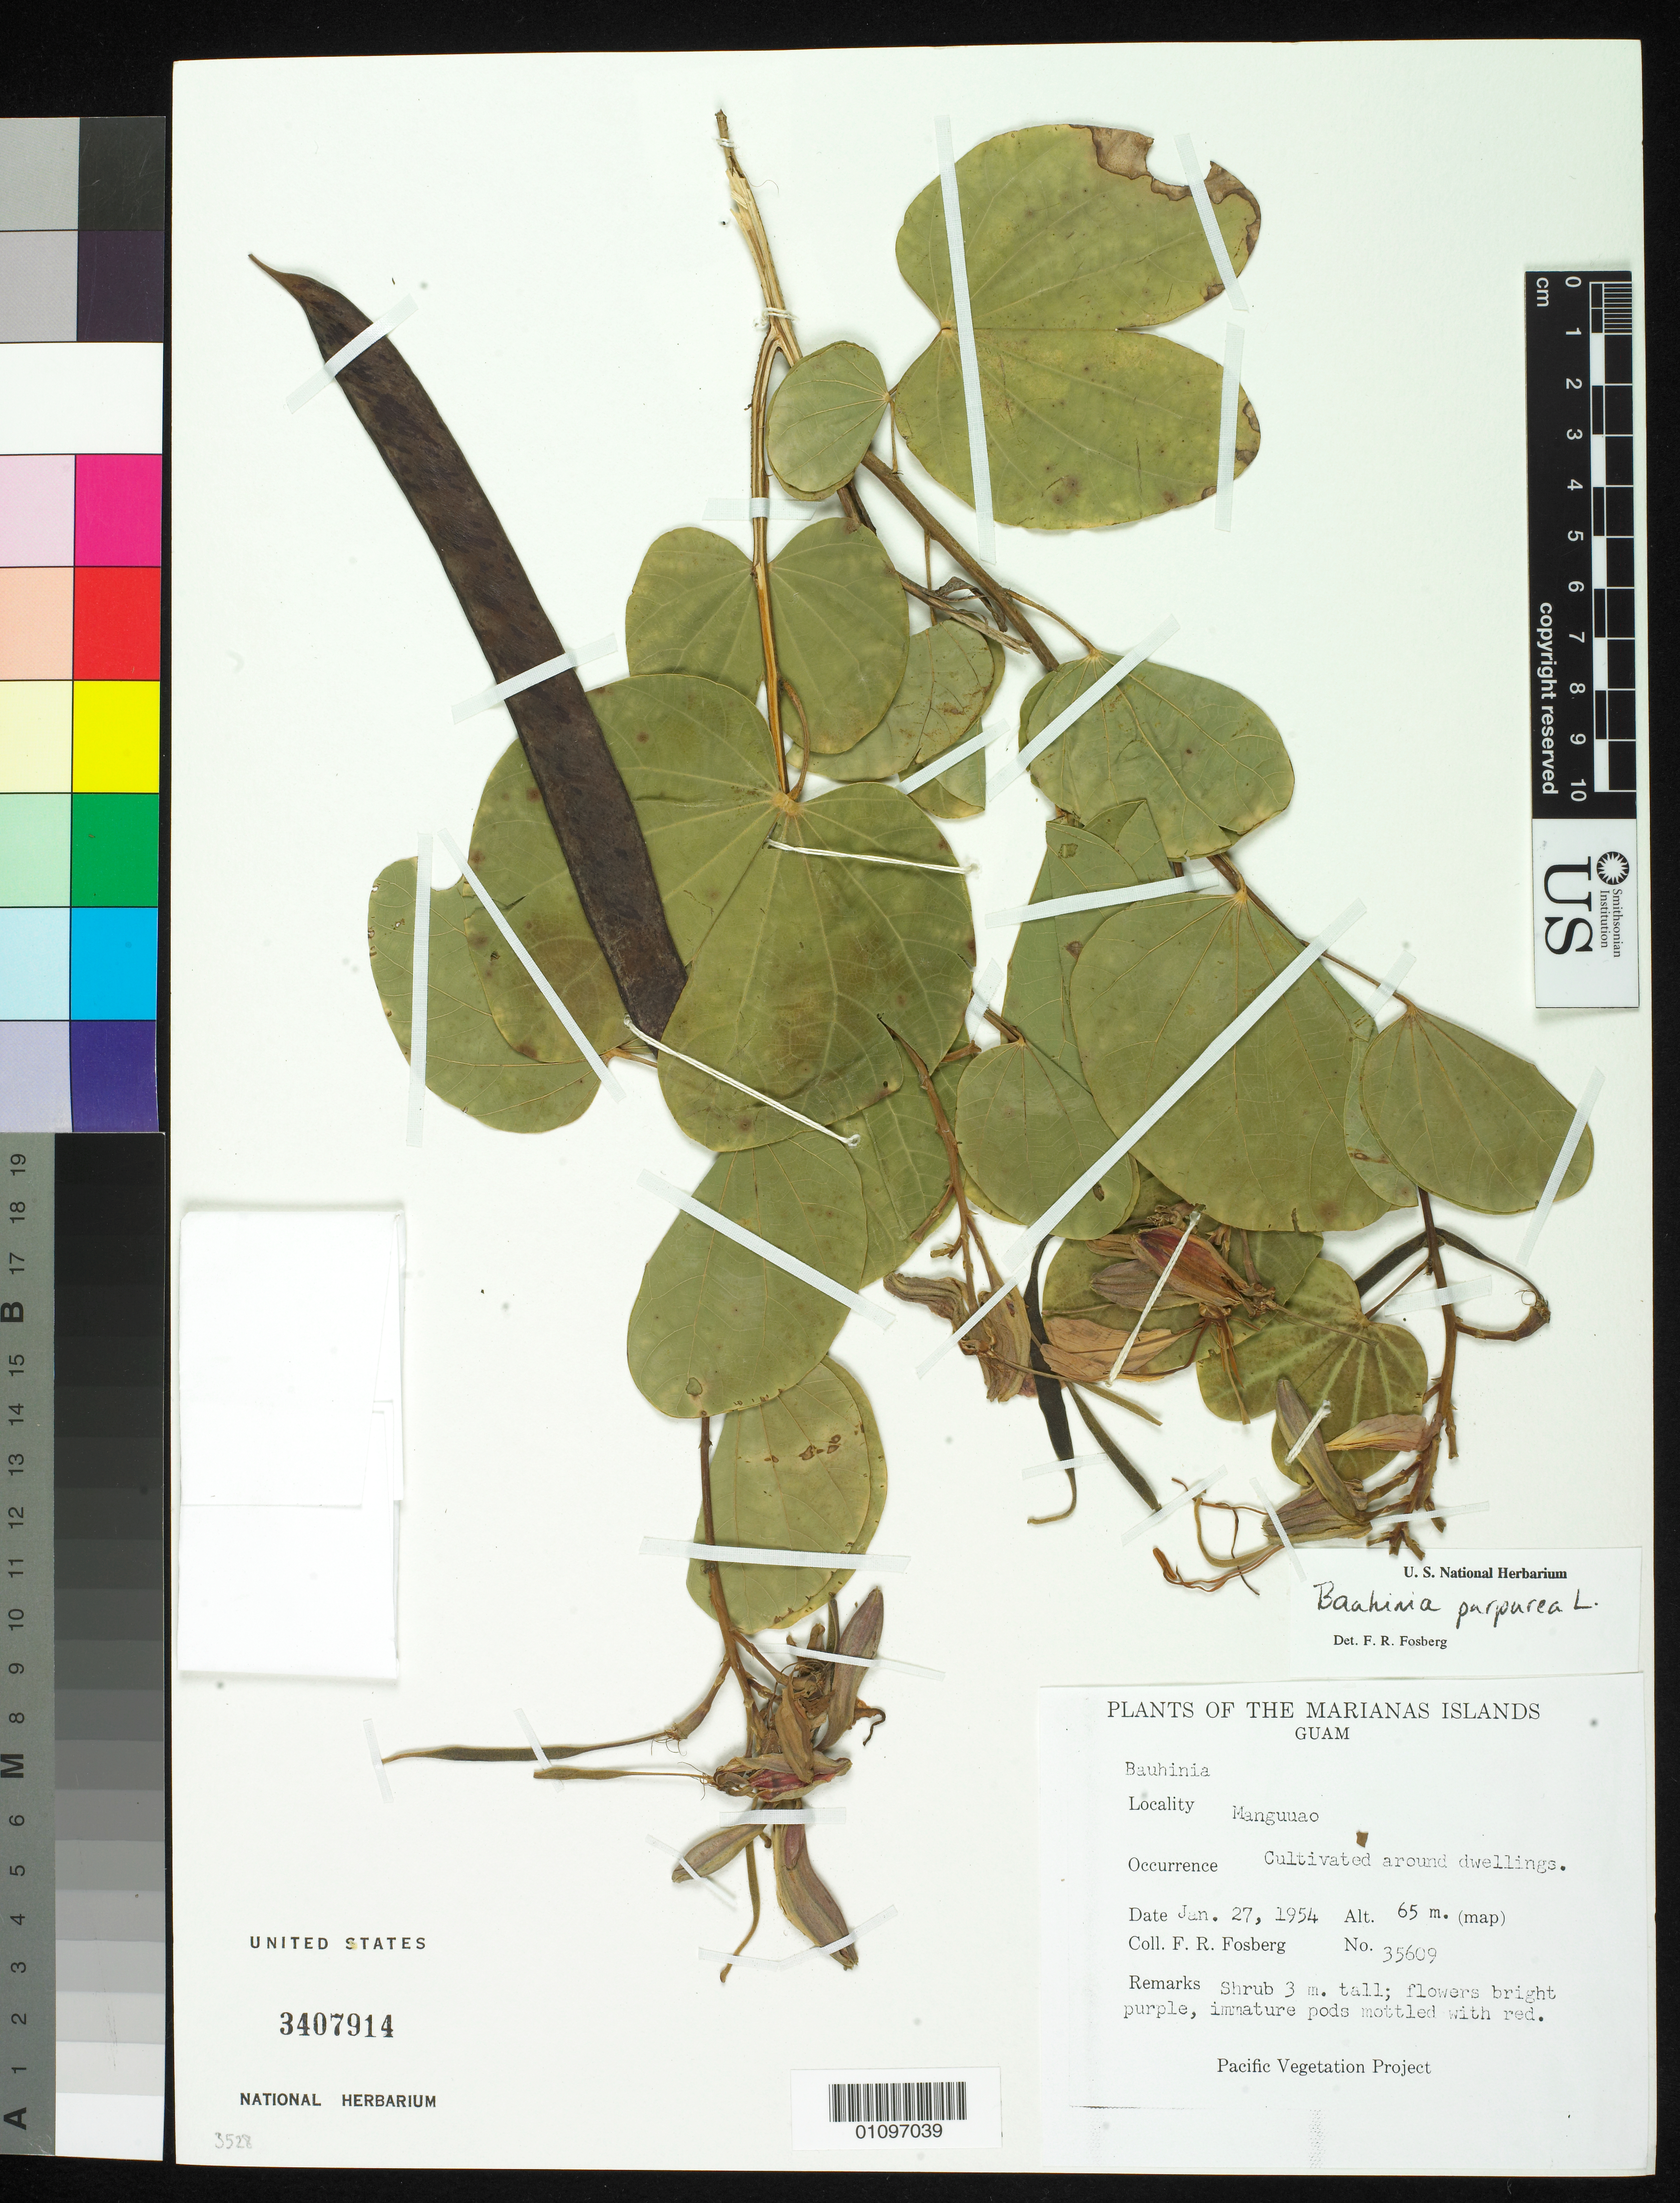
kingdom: Plantae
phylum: Tracheophyta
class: Magnoliopsida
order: Fabales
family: Fabaceae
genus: Bauhinia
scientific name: Bauhinia purpurea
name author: L.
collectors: F. R. Fosberg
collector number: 35609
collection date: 1954-01-27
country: Guam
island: Guam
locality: Manguuao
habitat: Cultivated around dwellings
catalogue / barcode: US 3407914